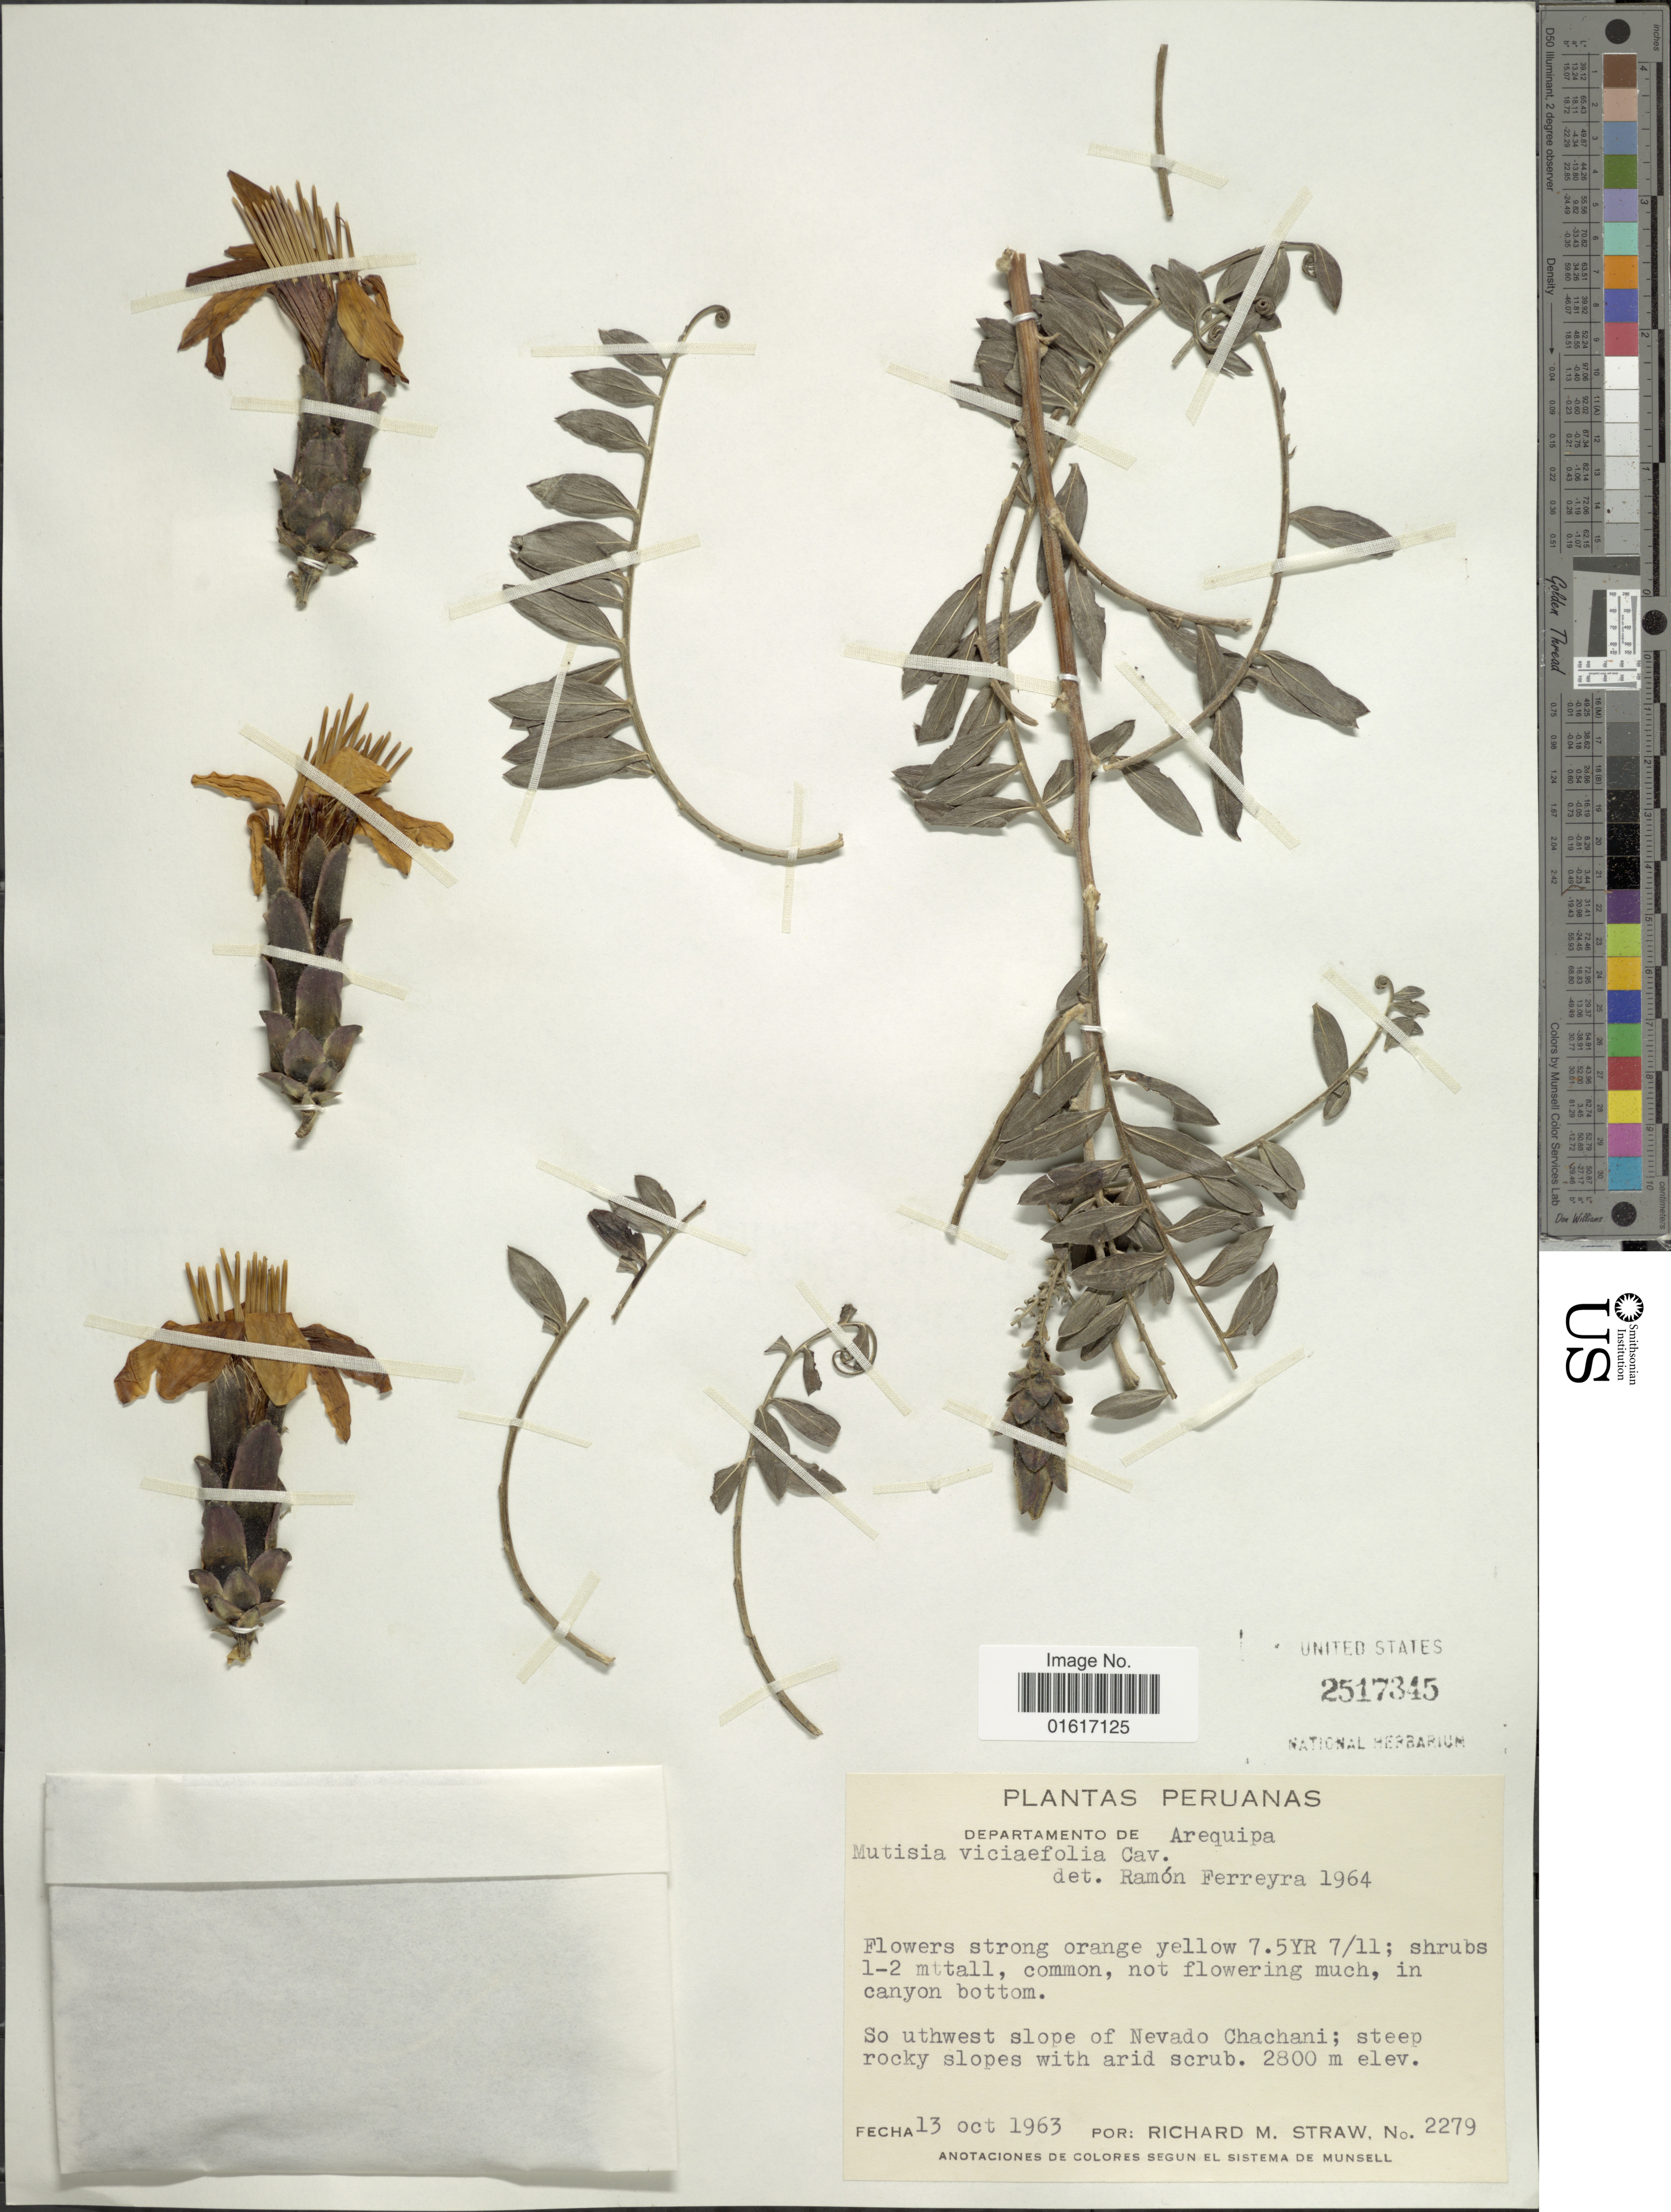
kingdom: Plantae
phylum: Tracheophyta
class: Magnoliopsida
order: Asterales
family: Asteraceae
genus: Mutisia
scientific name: Mutisia acuminata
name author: Ruiz & Pav.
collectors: R. M. Straw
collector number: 2279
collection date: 1963-10-13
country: Peru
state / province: Arequipa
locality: Southwest slope of Nevado Chachani; steep rocky slopes with arid scrub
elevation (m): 2800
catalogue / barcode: US 2517345